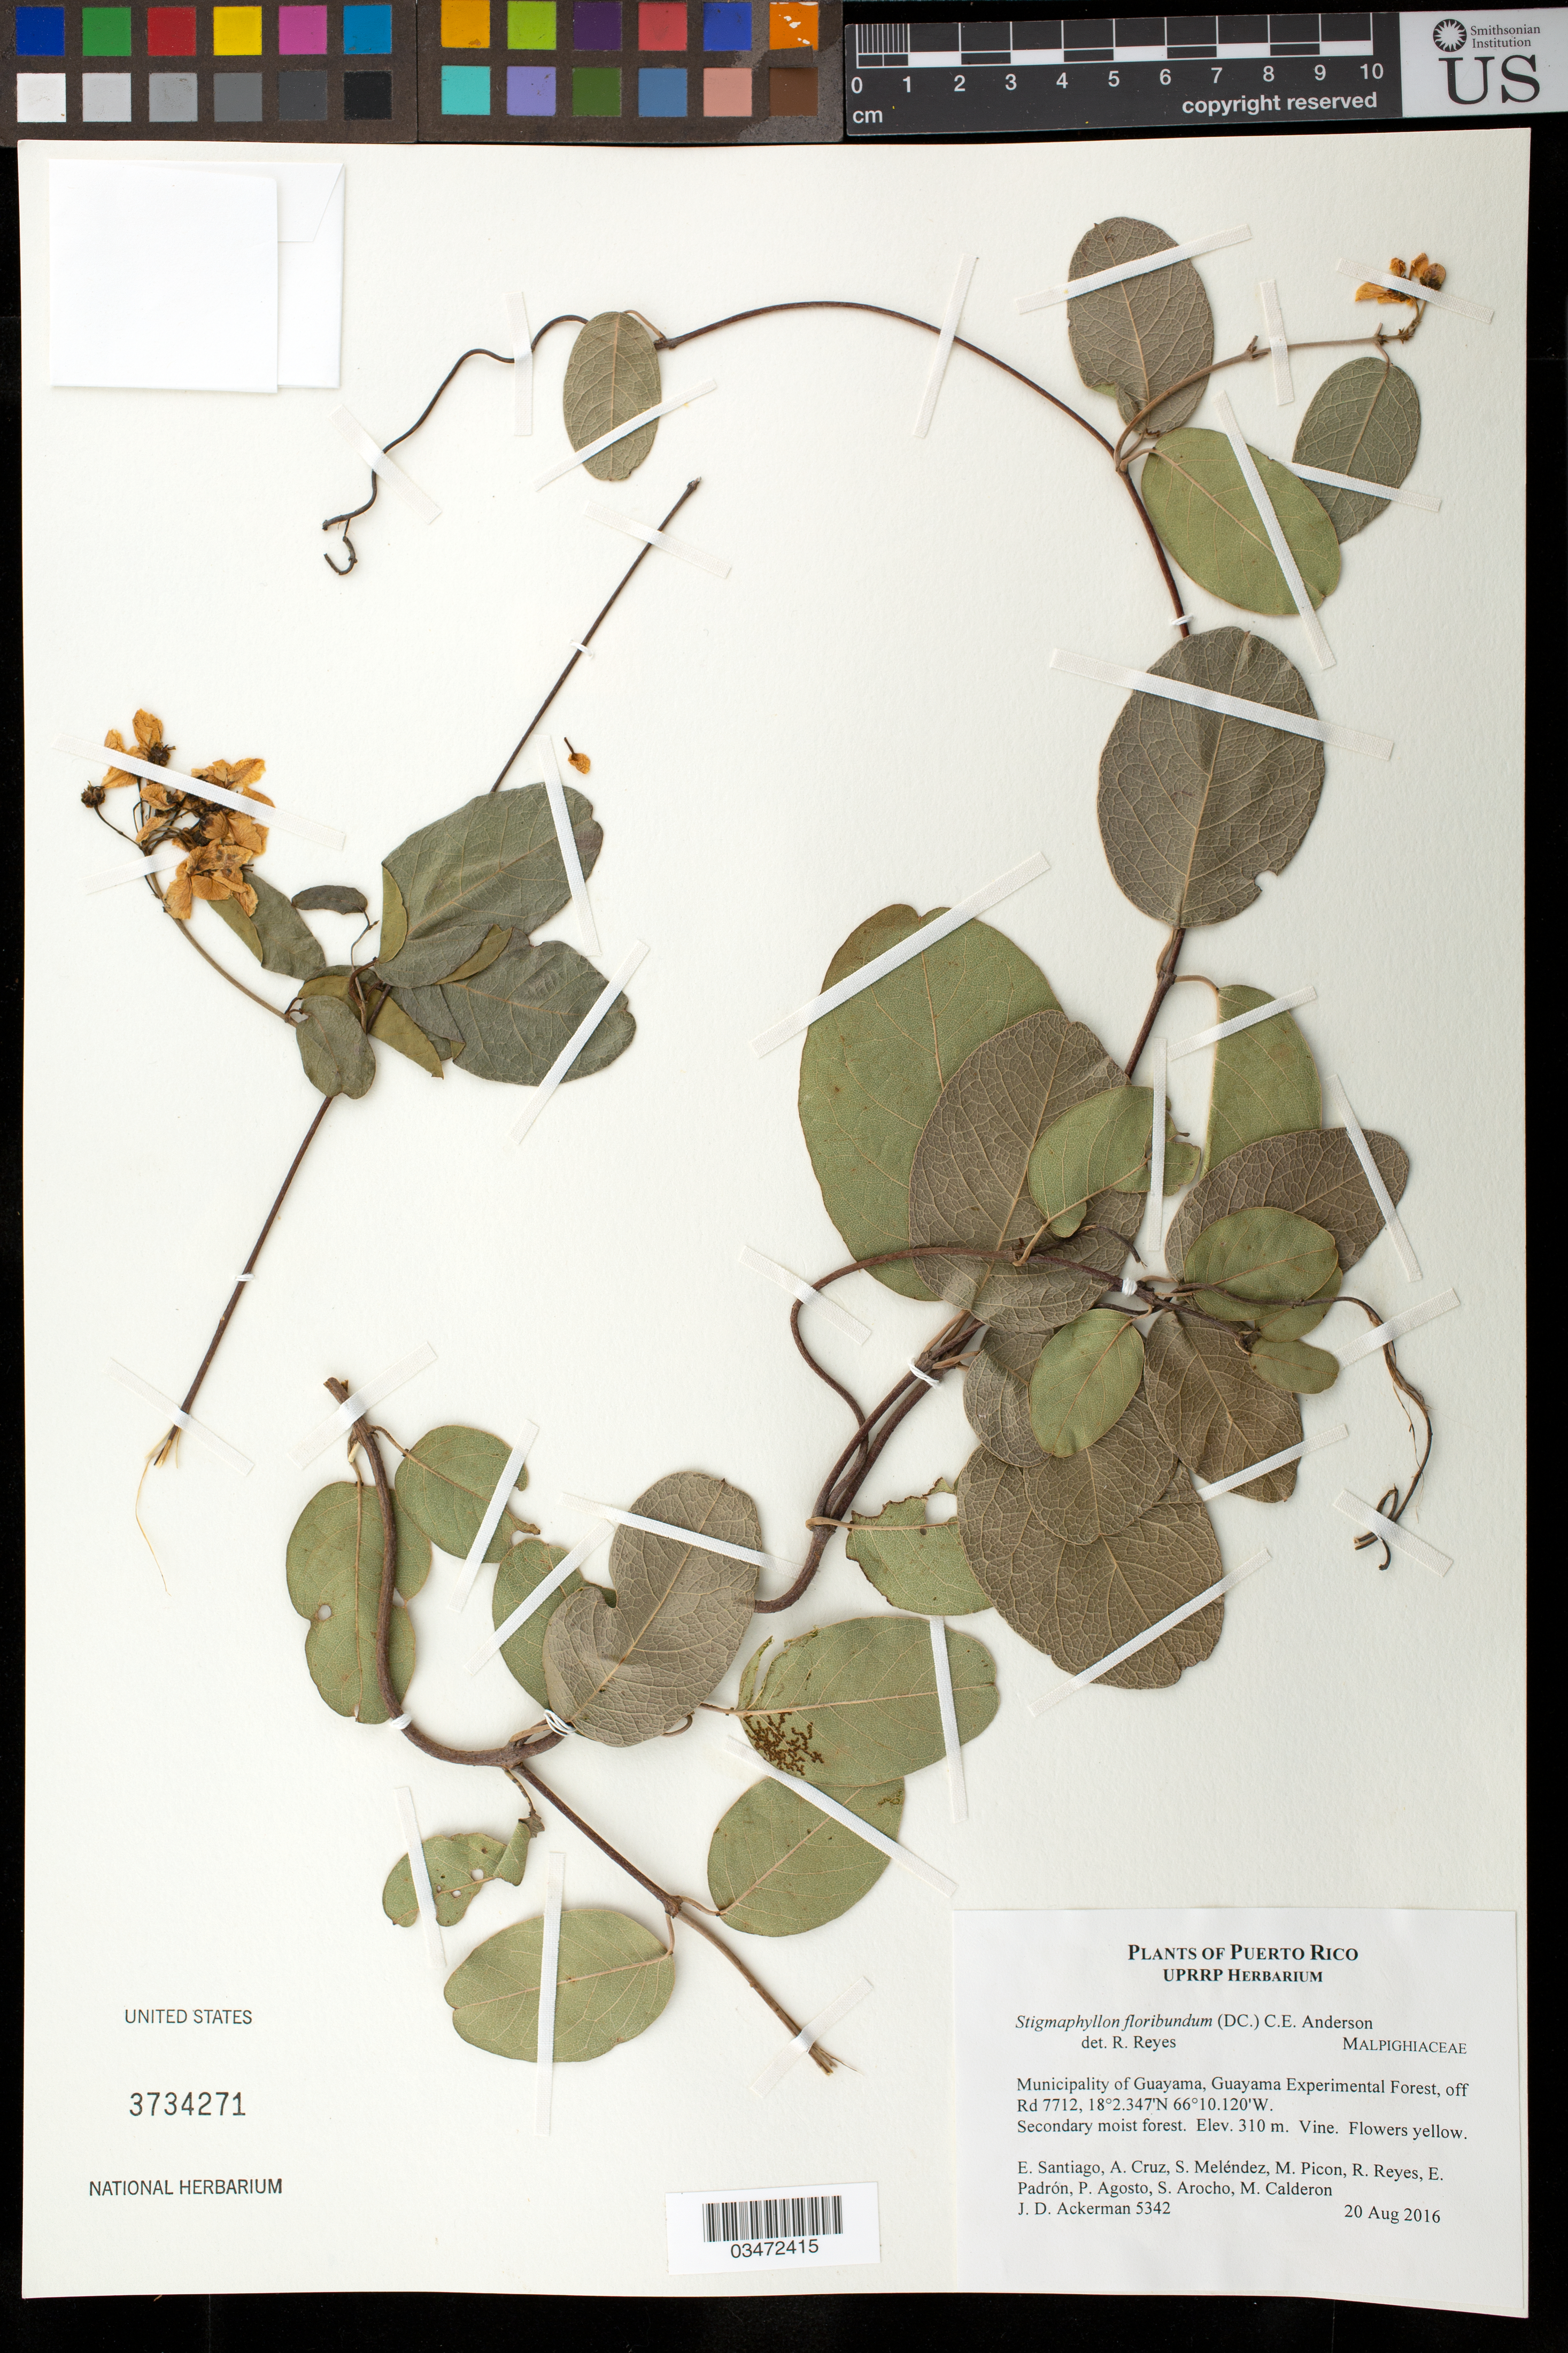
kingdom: Plantae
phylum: Tracheophyta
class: Magnoliopsida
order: Malpighiales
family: Malpighiaceae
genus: Stigmaphyllon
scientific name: Stigmaphyllon floribundum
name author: (DC.) C.E. Anderson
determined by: Reyes, R.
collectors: E. Santiago, A. Cruz, M. Melendez, M. Picon, R. Reyes, E. Padrón, P. Agosto, S. Arocho, M. Calderon & J. D. Ackerman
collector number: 5342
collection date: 2016-08-20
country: Puerto Rico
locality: Mun. Guayama, Guayama Experimental Forest, off Rd 7712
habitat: Secondary moist forest.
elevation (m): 310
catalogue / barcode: US 3734271